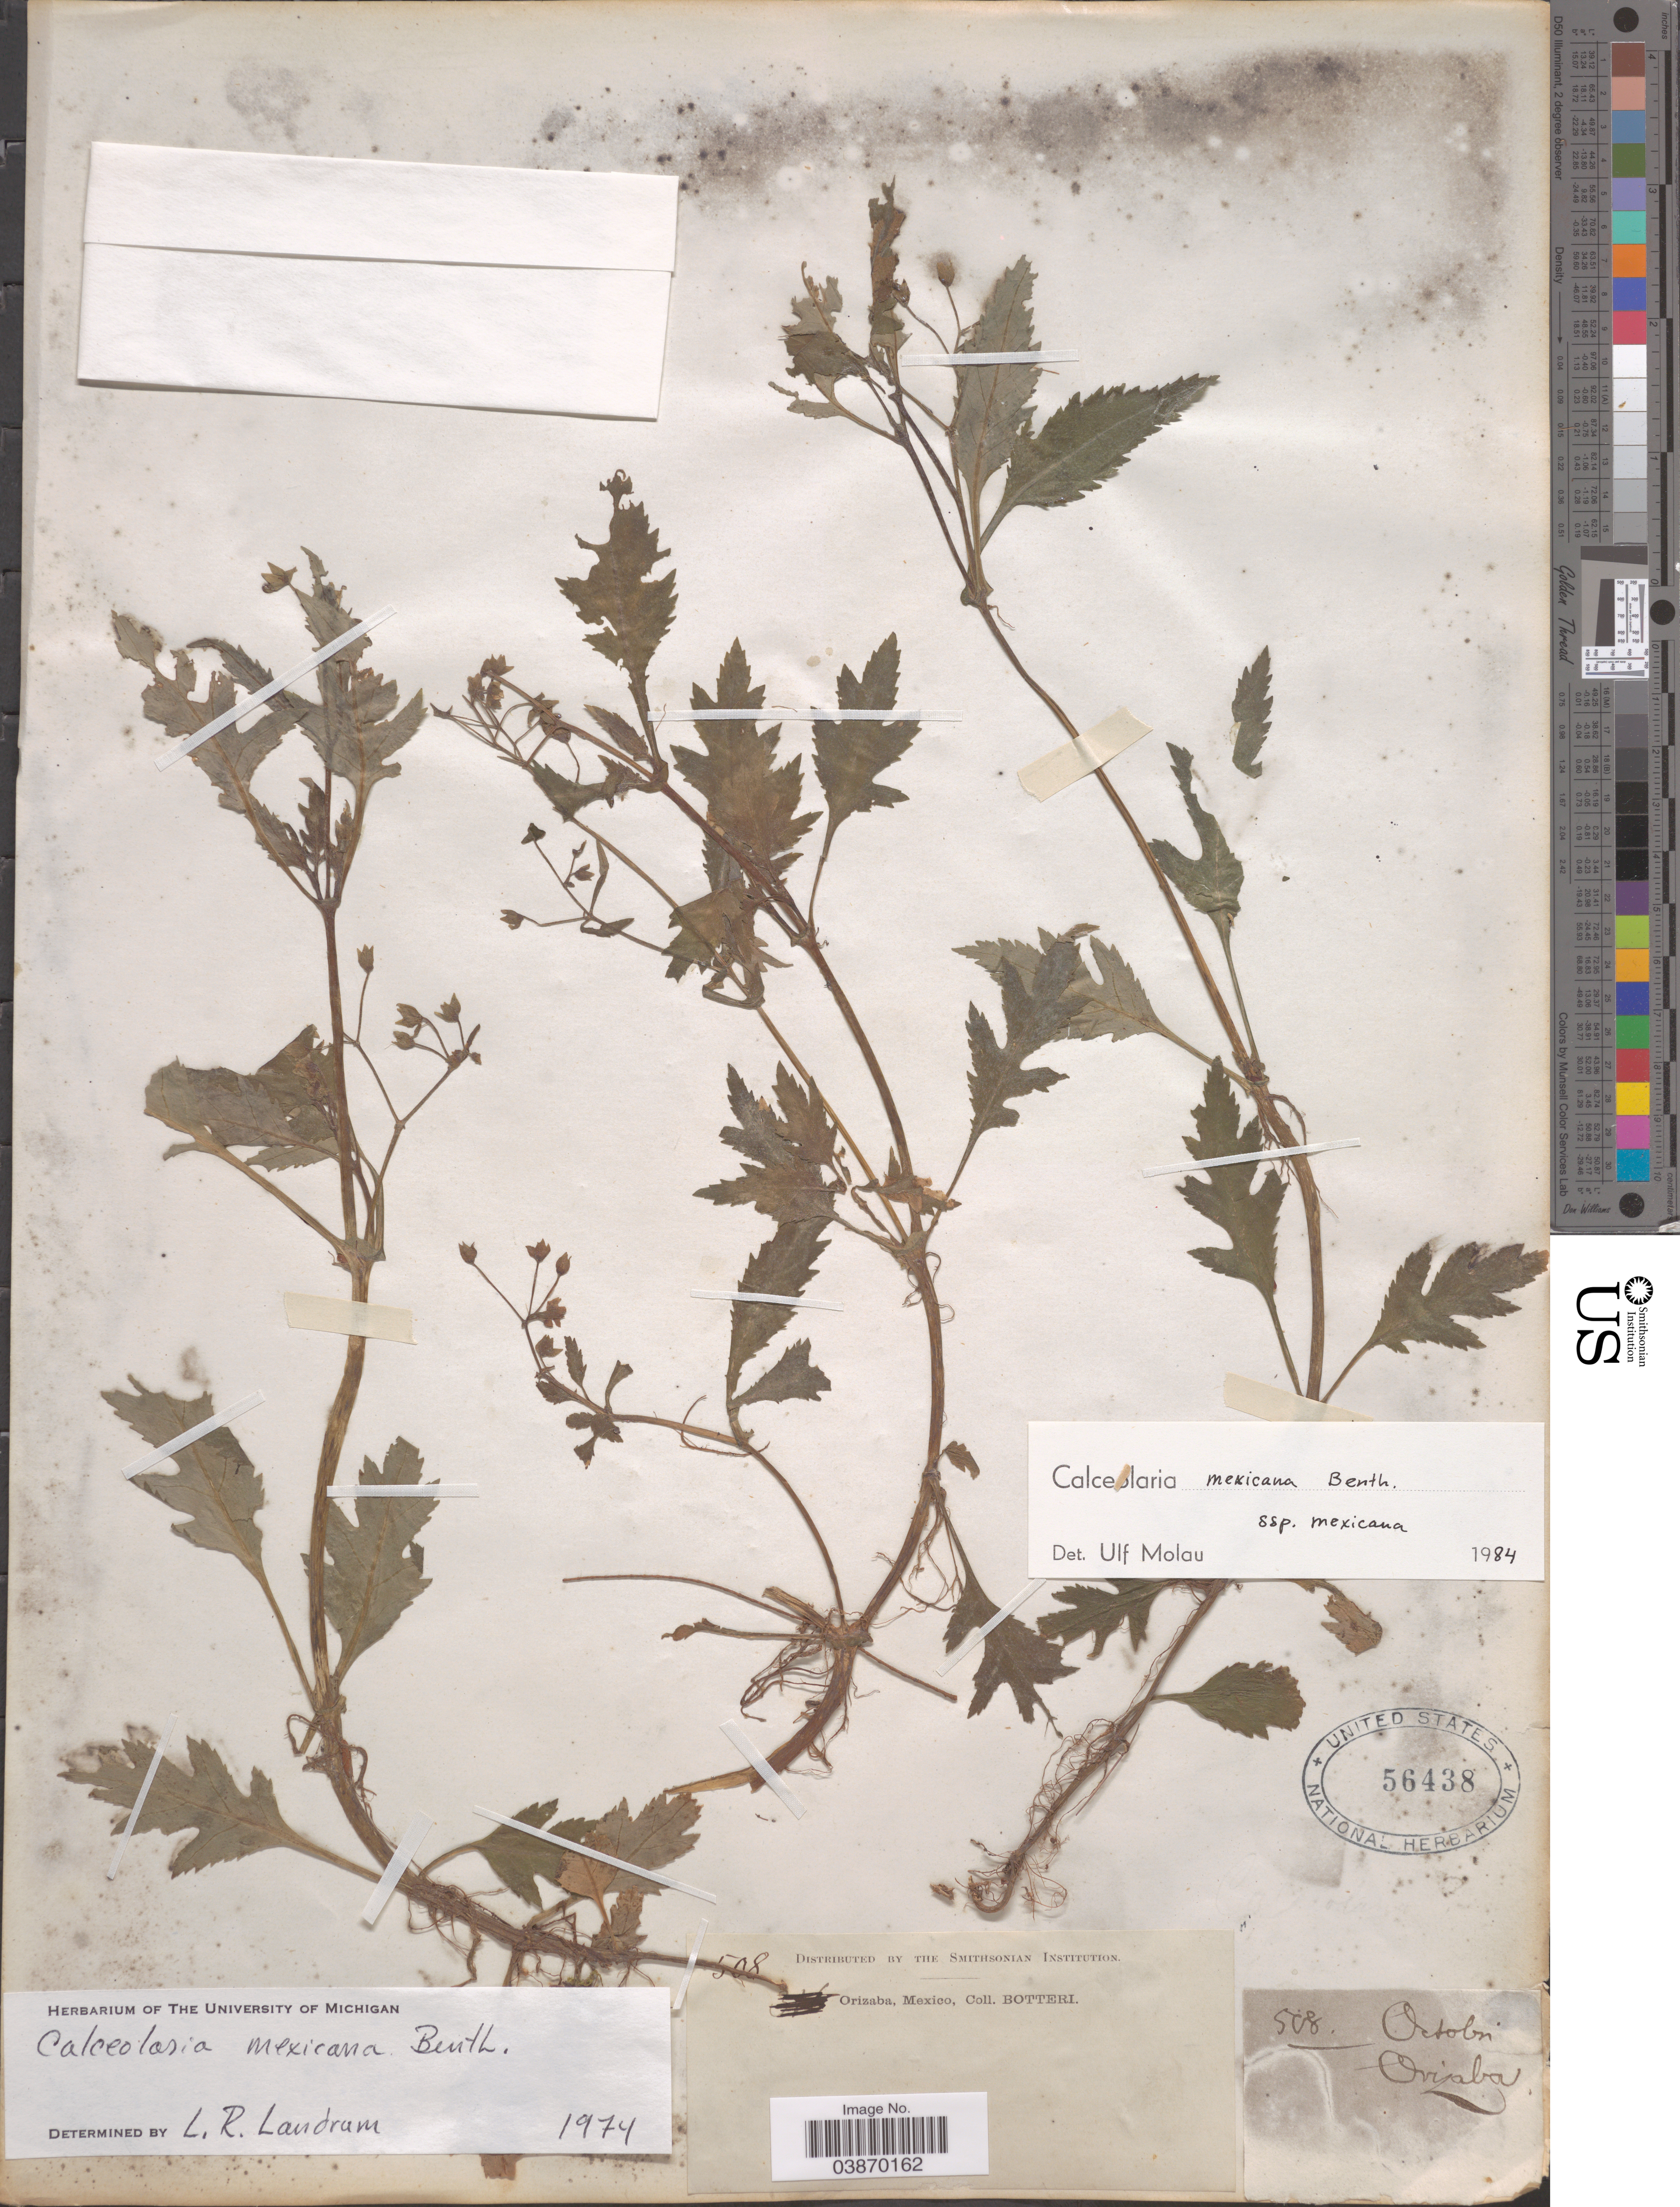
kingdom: Plantae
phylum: Tracheophyta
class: Magnoliopsida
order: Lamiales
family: Calceolariaceae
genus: Calceolaria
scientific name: Calceolaria mexicana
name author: Benth.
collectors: M. Botteri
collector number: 508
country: Mexico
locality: Orizaba.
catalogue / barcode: US 56438